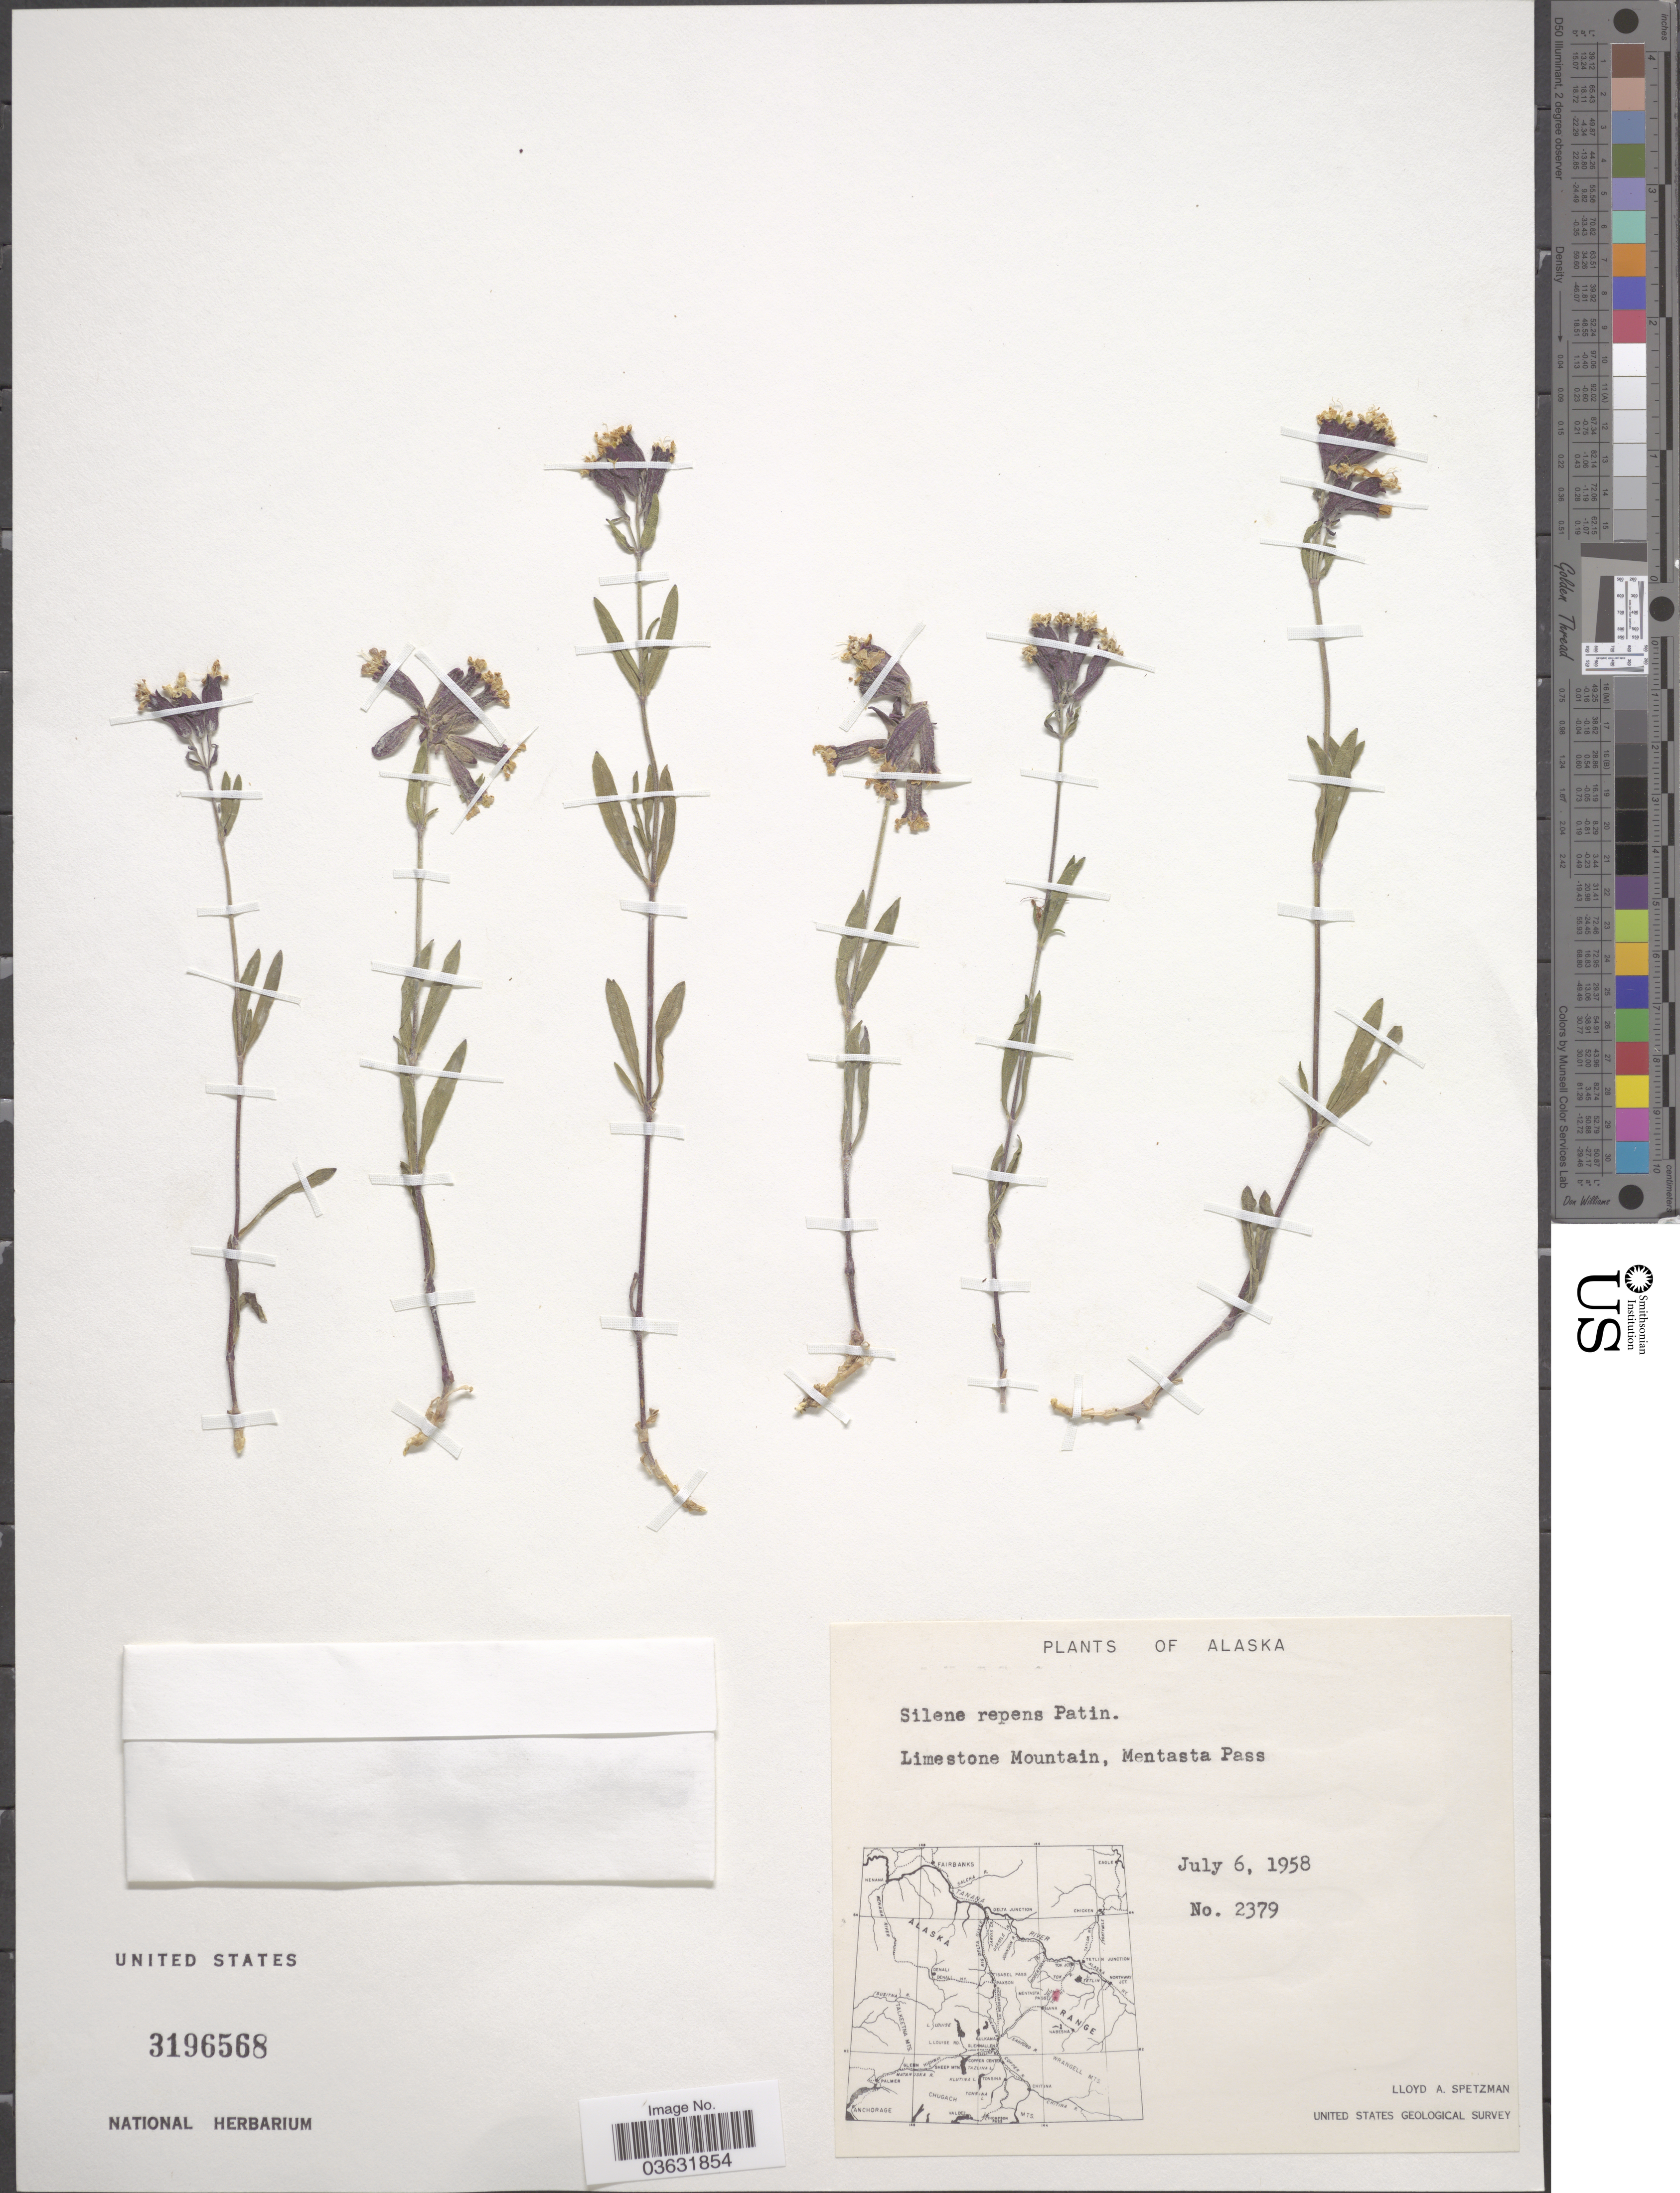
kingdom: Plantae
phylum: Tracheophyta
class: Magnoliopsida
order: Caryophyllales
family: Caryophyllaceae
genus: Silene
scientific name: Silene repens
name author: Patrin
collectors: L. Spetzman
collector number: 2379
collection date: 1958-07-06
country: United States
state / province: Alaska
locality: Limestone Mountain, Mentasta Pass.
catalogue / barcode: US 3196568